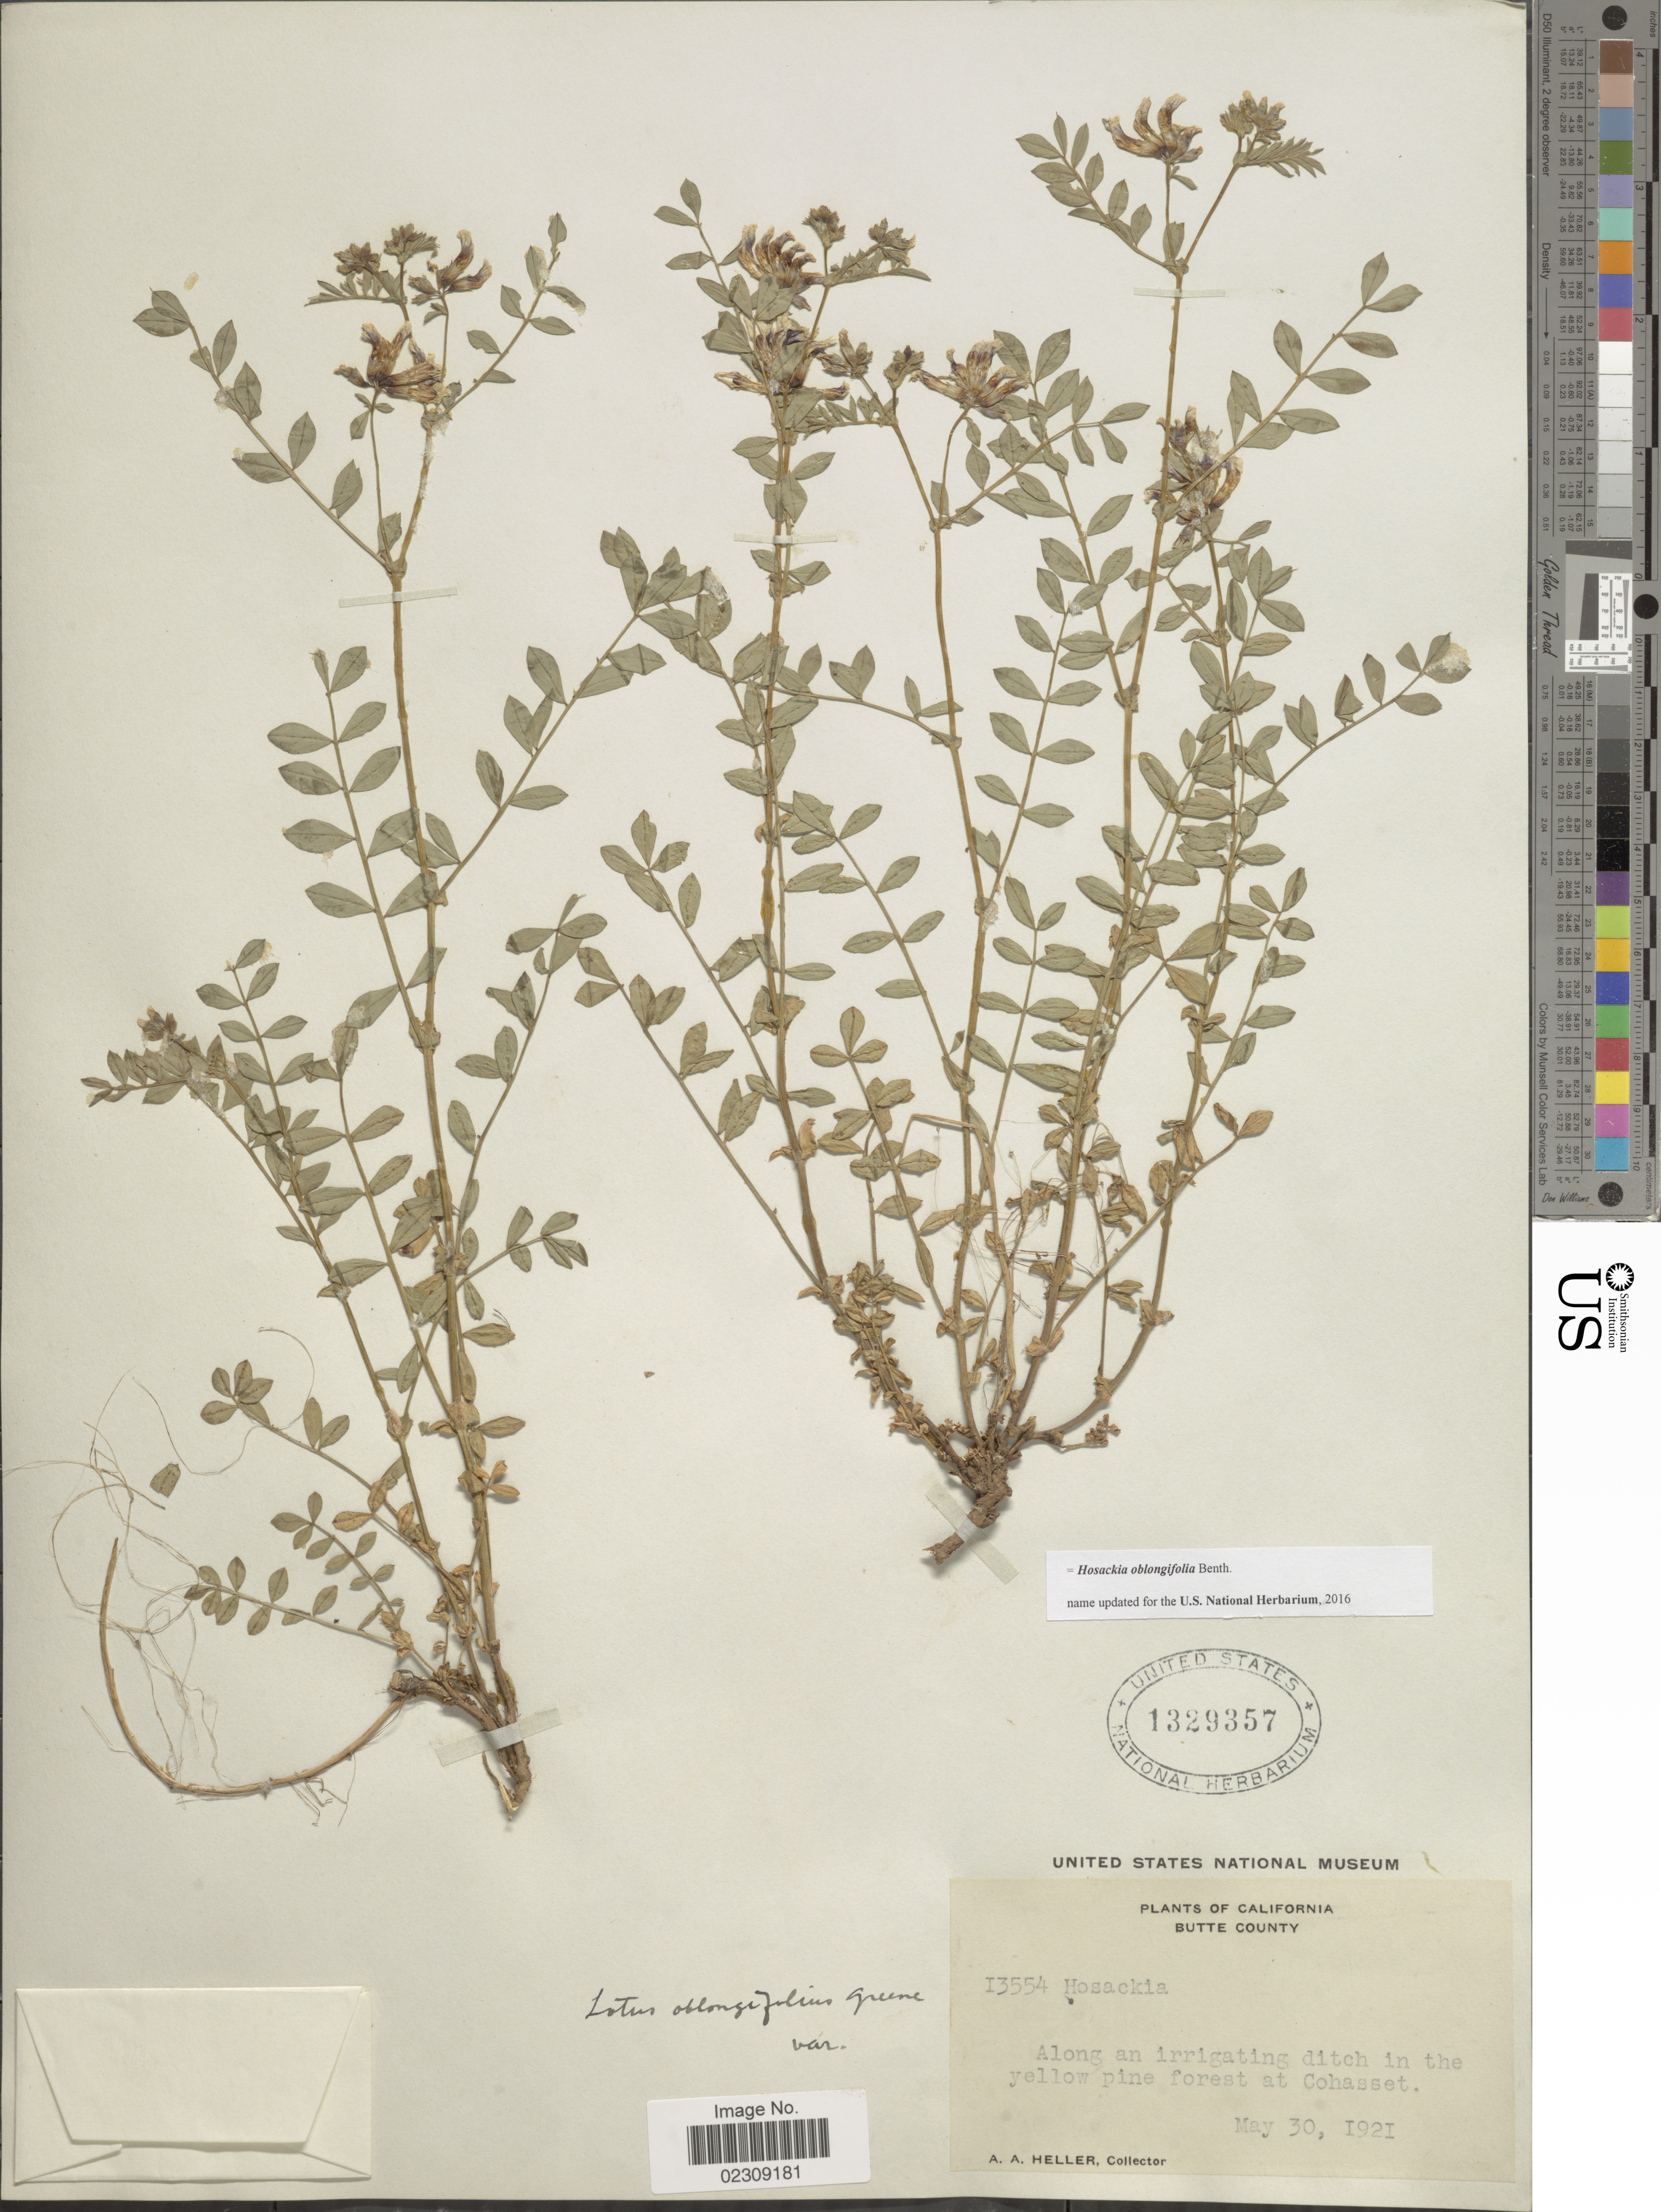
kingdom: Plantae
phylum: Tracheophyta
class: Magnoliopsida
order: Fabales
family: Fabaceae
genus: Hosackia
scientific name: Hosackia oblongifolia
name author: Benth.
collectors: A. A. Heller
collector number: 13554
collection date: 1921-05-30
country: United States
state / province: California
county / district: Butte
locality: Butte County, Along an irrigating ditch in the yellow pine forest at Cohasset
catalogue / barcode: US 1329357